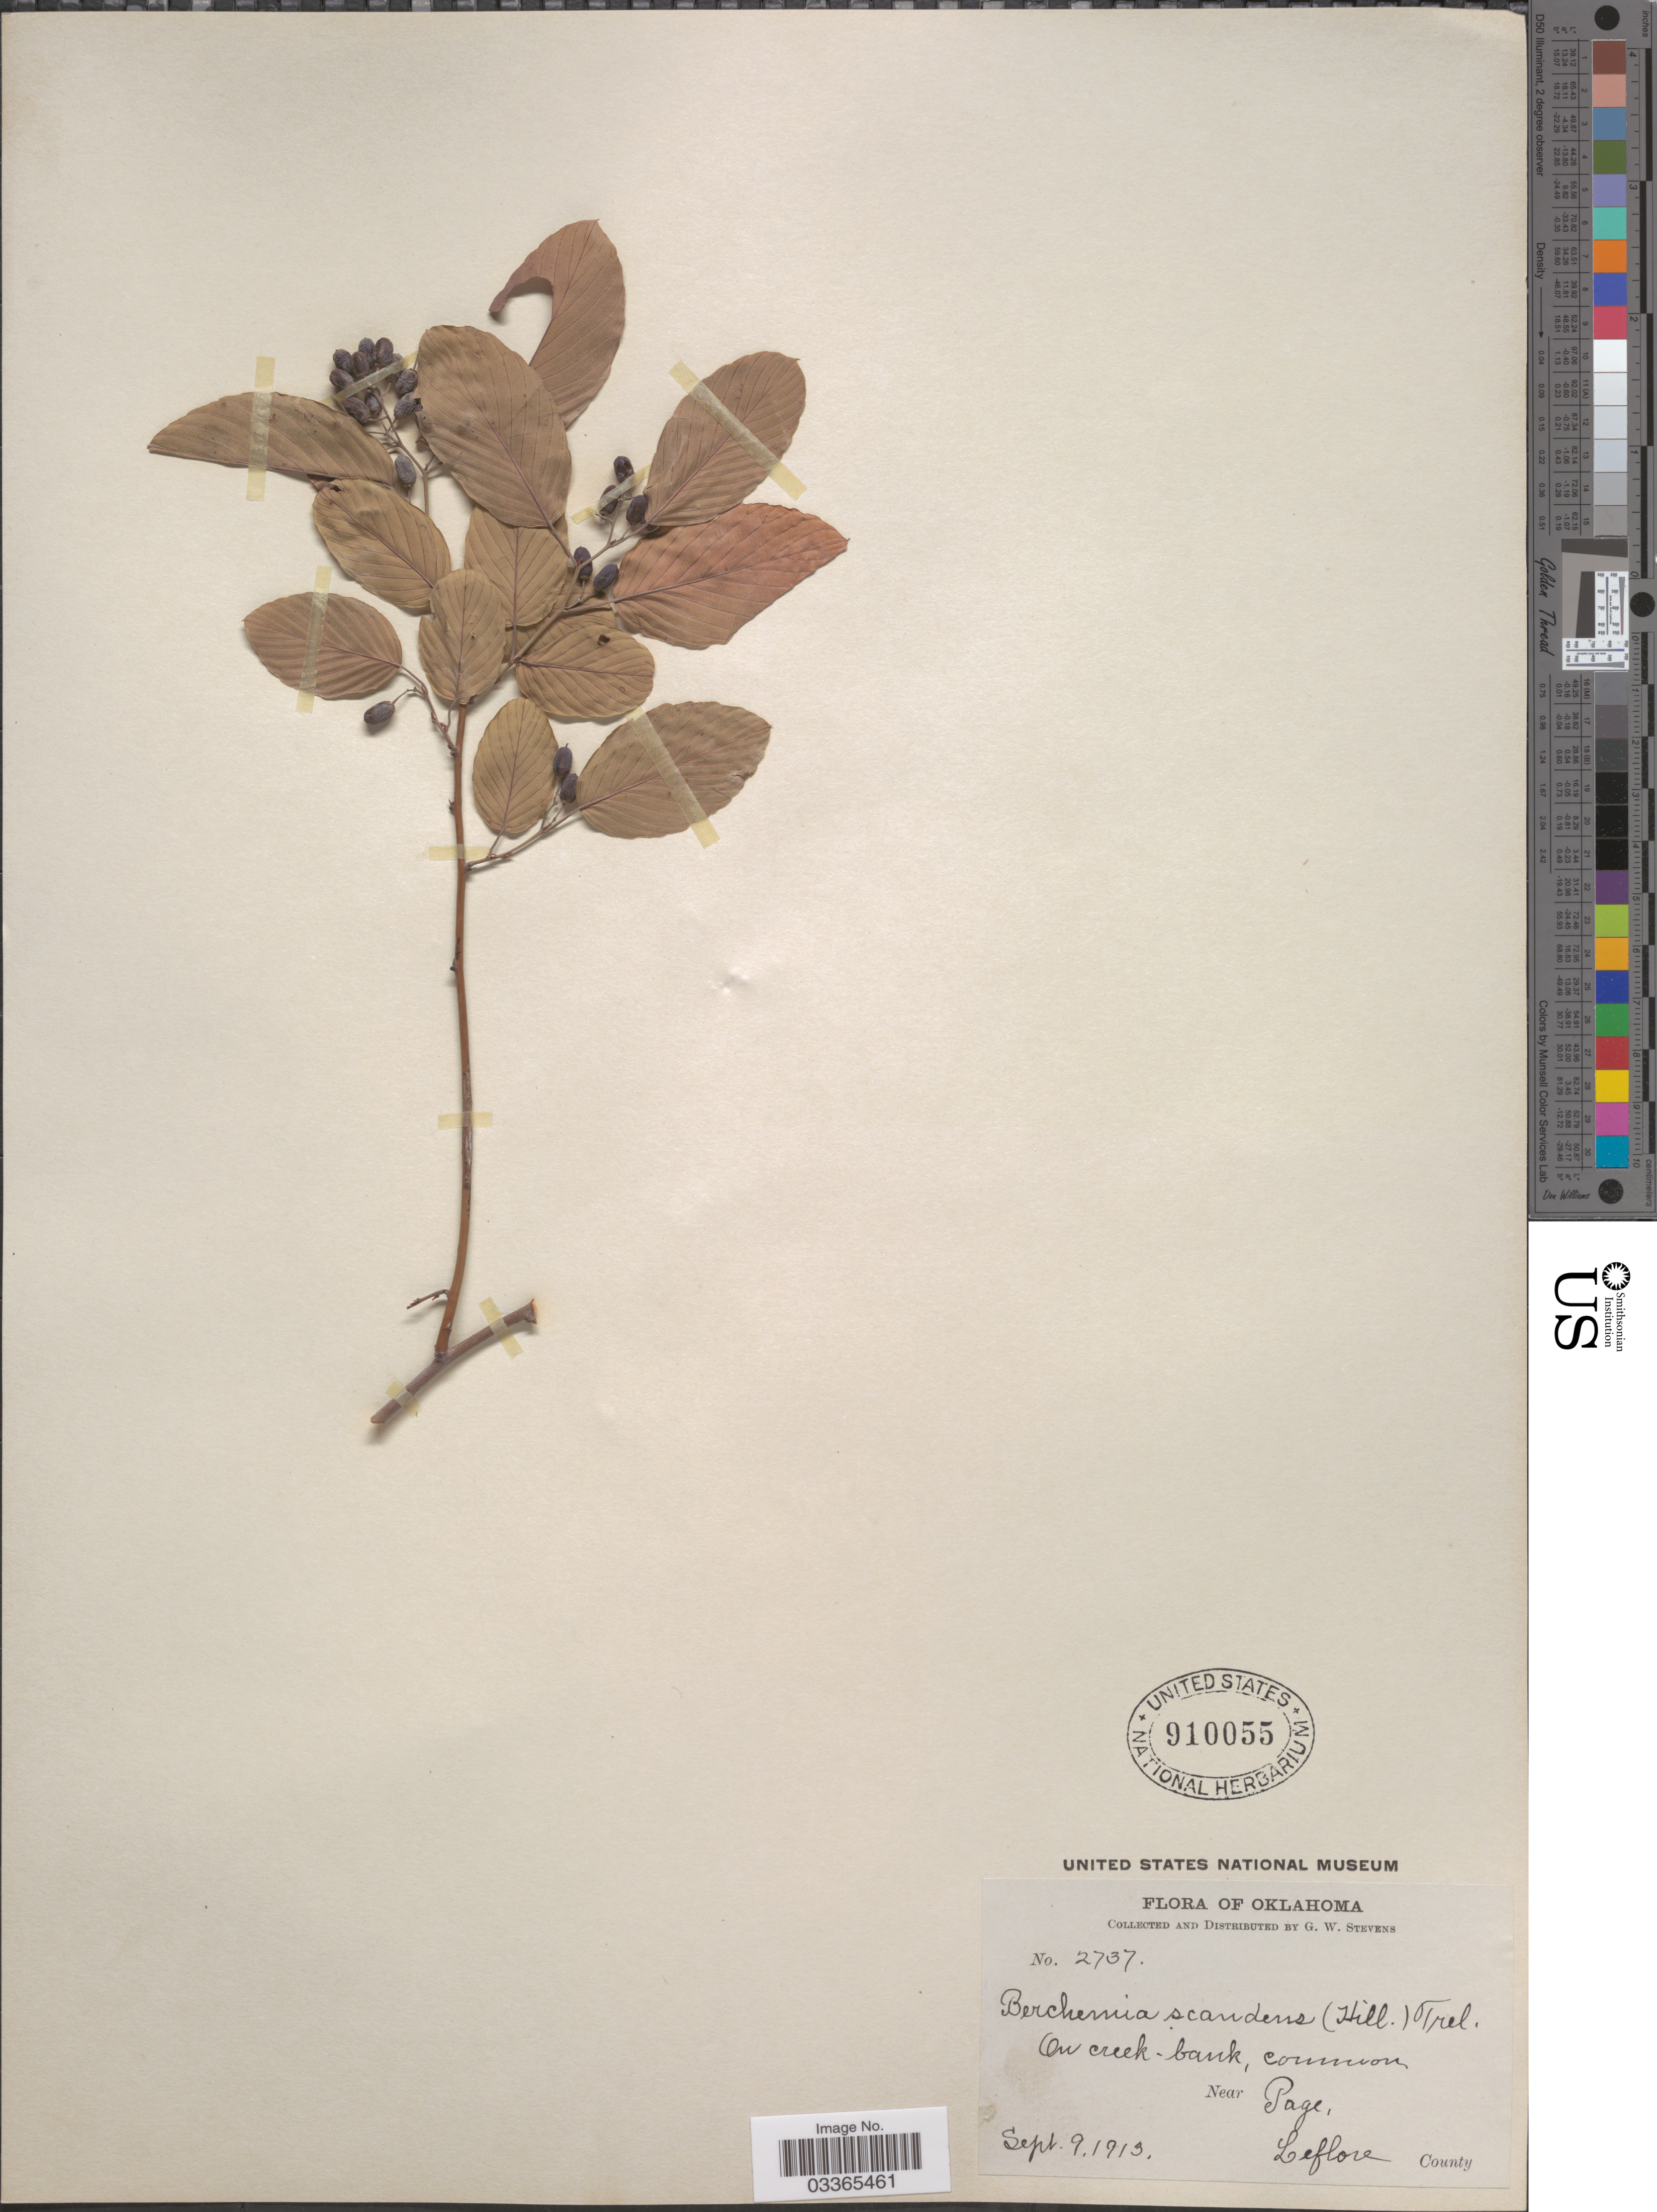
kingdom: Plantae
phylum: Tracheophyta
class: Magnoliopsida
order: Rosales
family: Rhamnaceae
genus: Berchemia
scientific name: Berchemia scandens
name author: (Hill) K. Koch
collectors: G. W. Stevens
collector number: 2737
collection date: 1913-09-09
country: United States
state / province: Oklahoma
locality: Near Page, Leflore County.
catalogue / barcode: US 910055